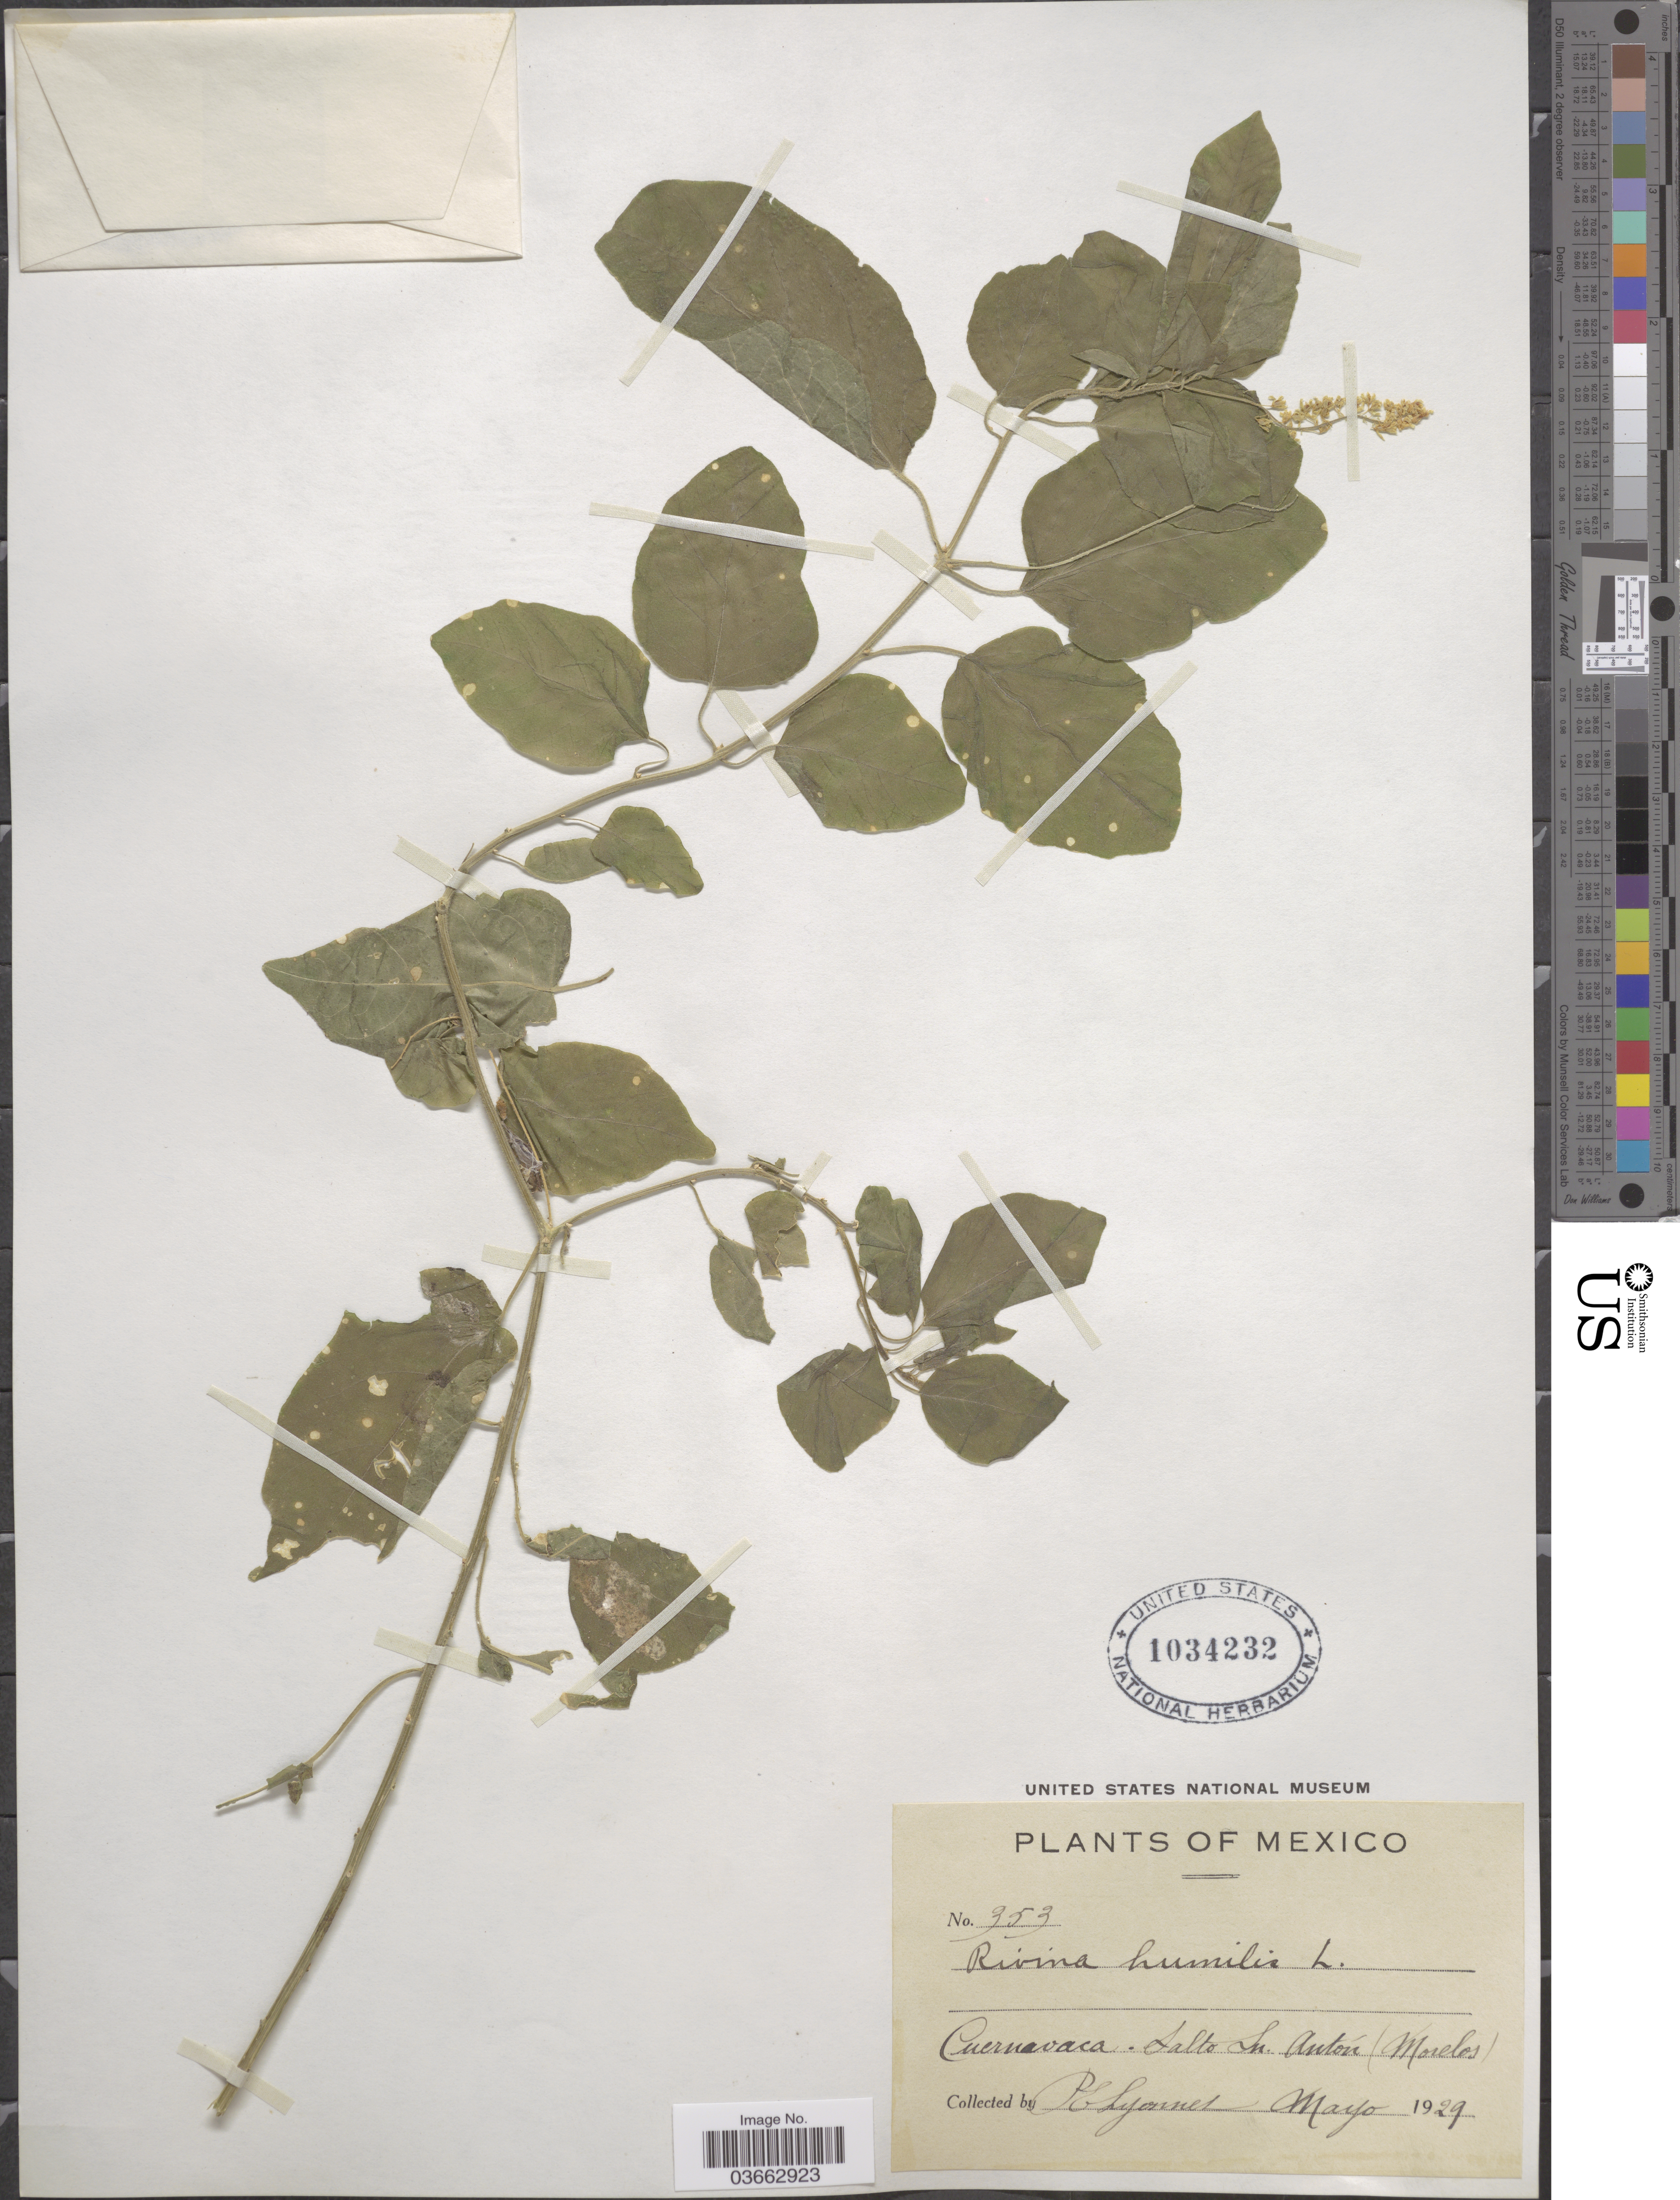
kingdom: Plantae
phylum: Tracheophyta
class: Magnoliopsida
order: Caryophyllales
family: Phytolaccaceae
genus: Rivina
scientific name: Rivina humilis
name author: L.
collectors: P. Lyonnet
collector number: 353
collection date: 1929-05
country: Mexico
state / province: Morelos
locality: Cuernavaca. Salto Sn. Antón.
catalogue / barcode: US 1034232